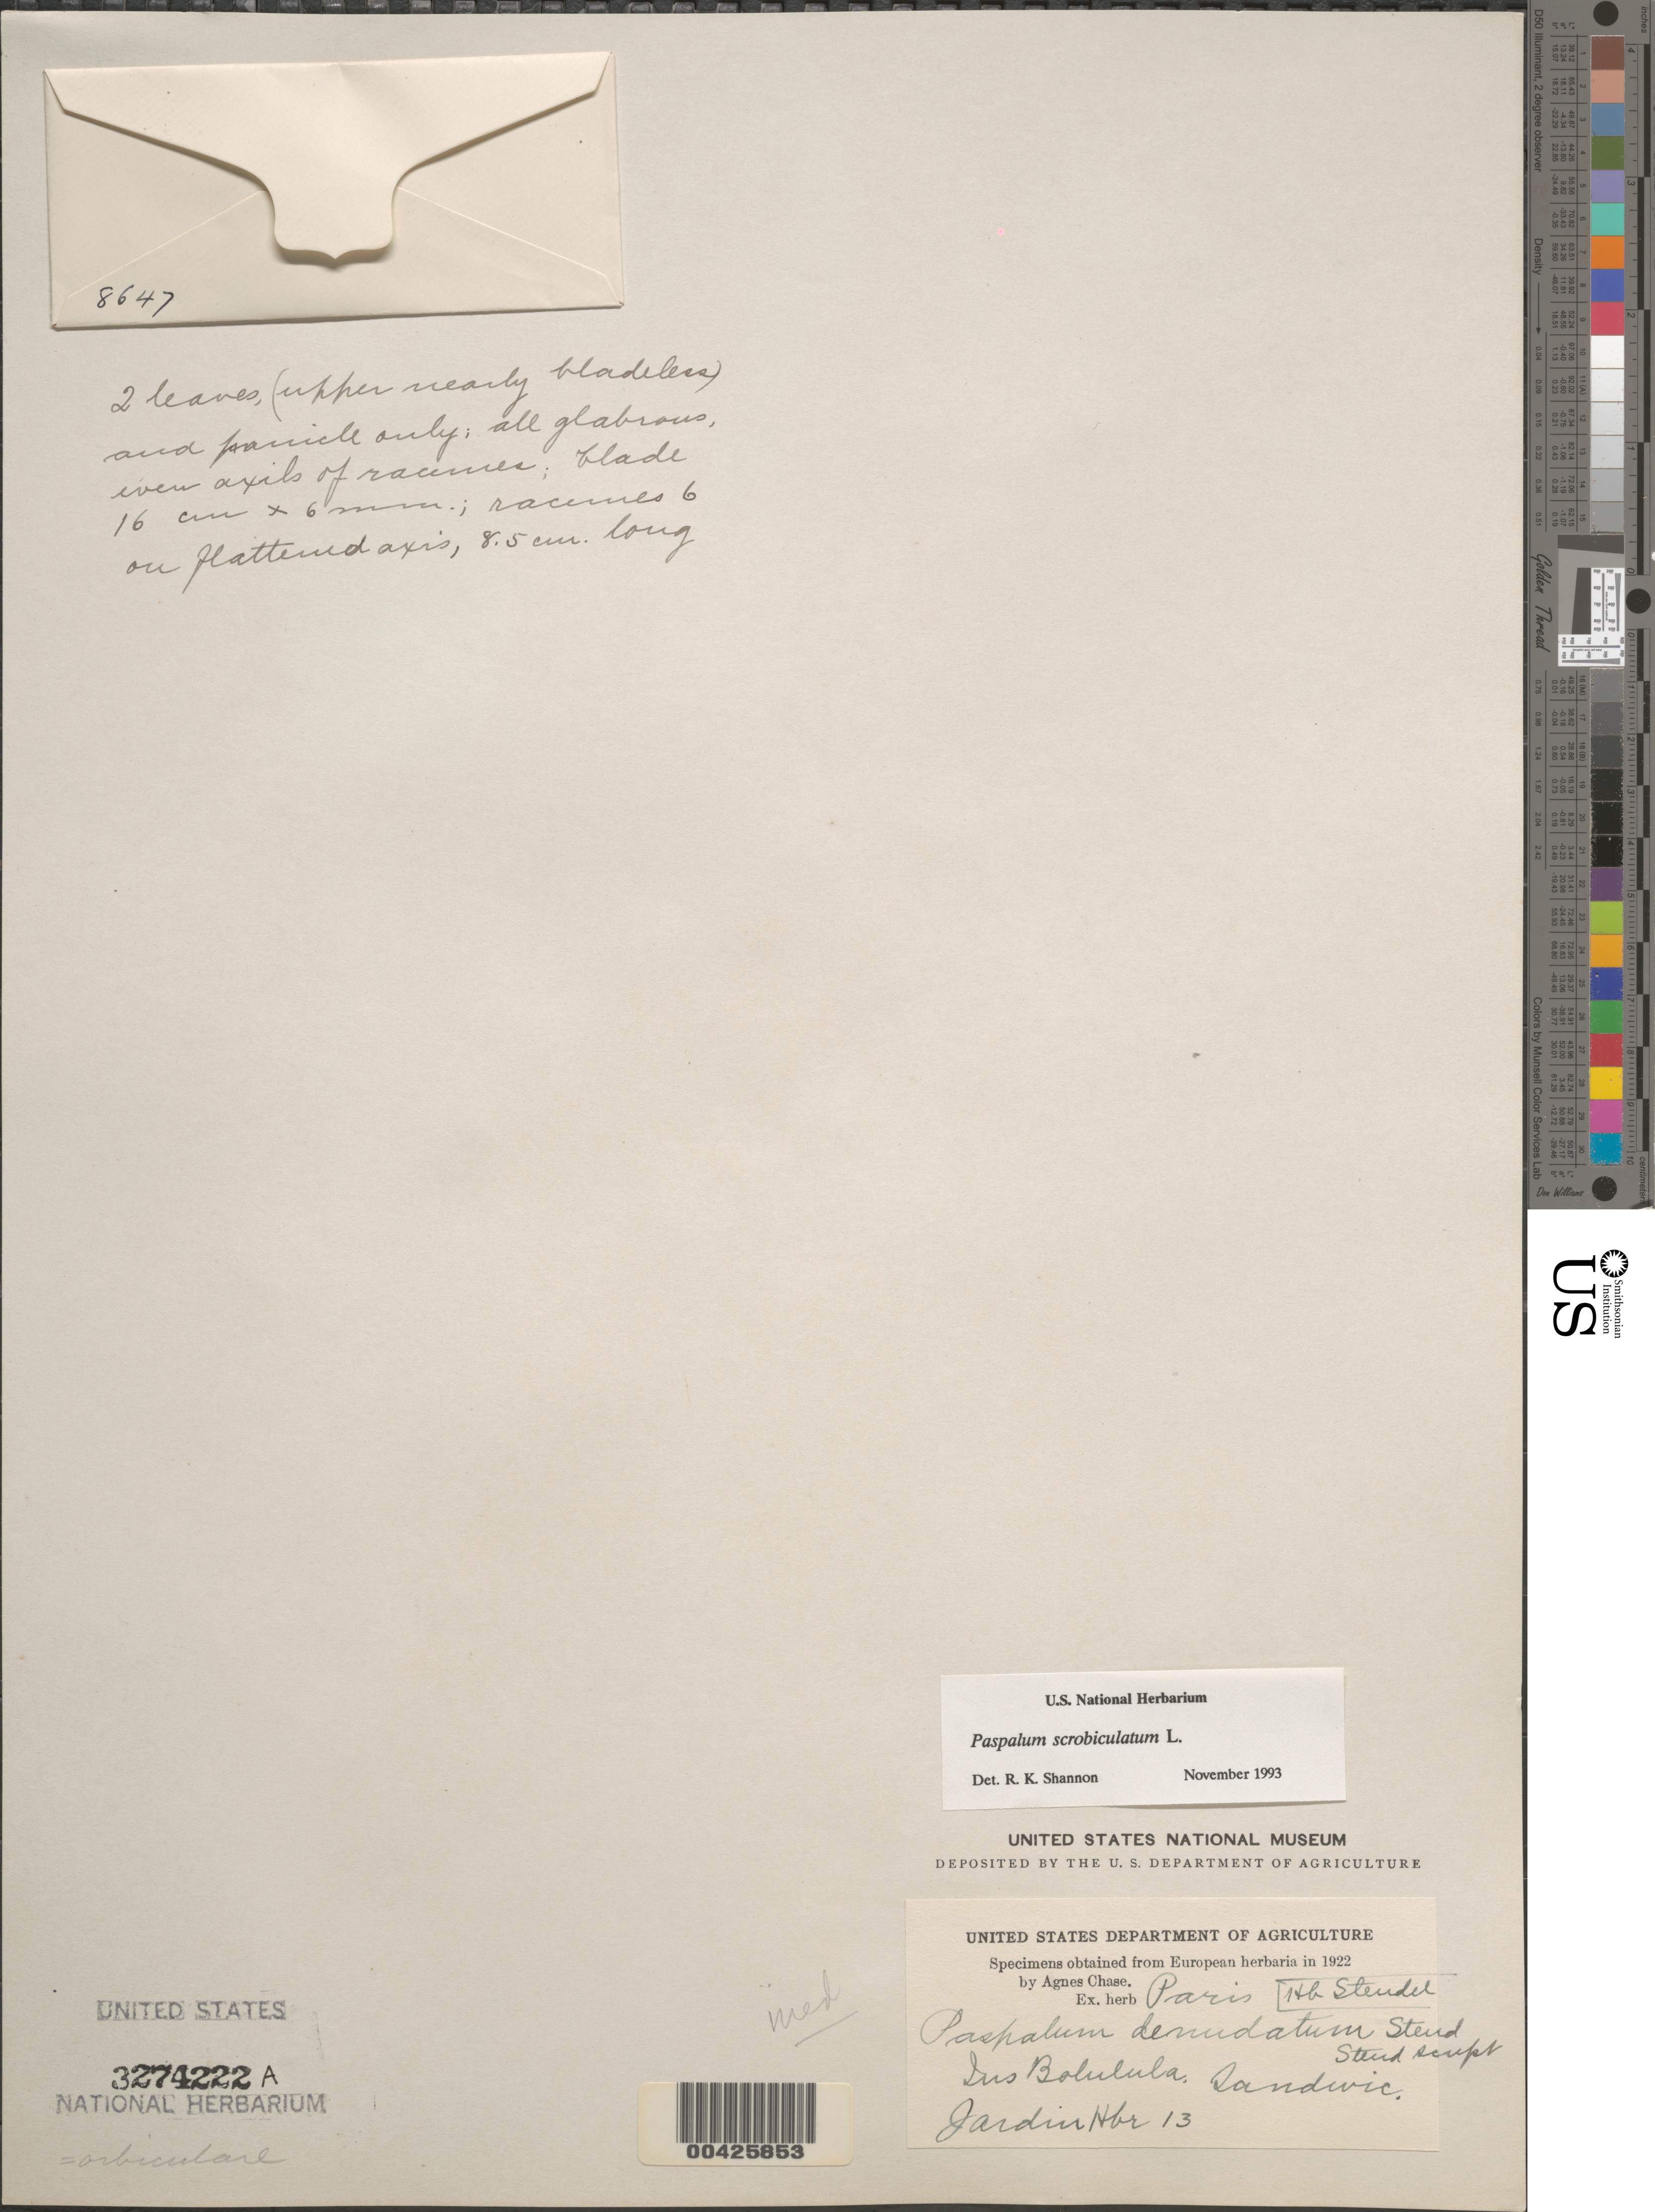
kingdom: Plantae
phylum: Tracheophyta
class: Liliopsida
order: Poales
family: Poaceae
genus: Paspalum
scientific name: Paspalum scrobiculatum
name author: L.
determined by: Shannon, R. K., (UNITED STATES)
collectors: ex herb. Paris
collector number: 13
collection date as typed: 1922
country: United States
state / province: Hawaii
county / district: Hawaii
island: Hawaii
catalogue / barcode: US 3274222